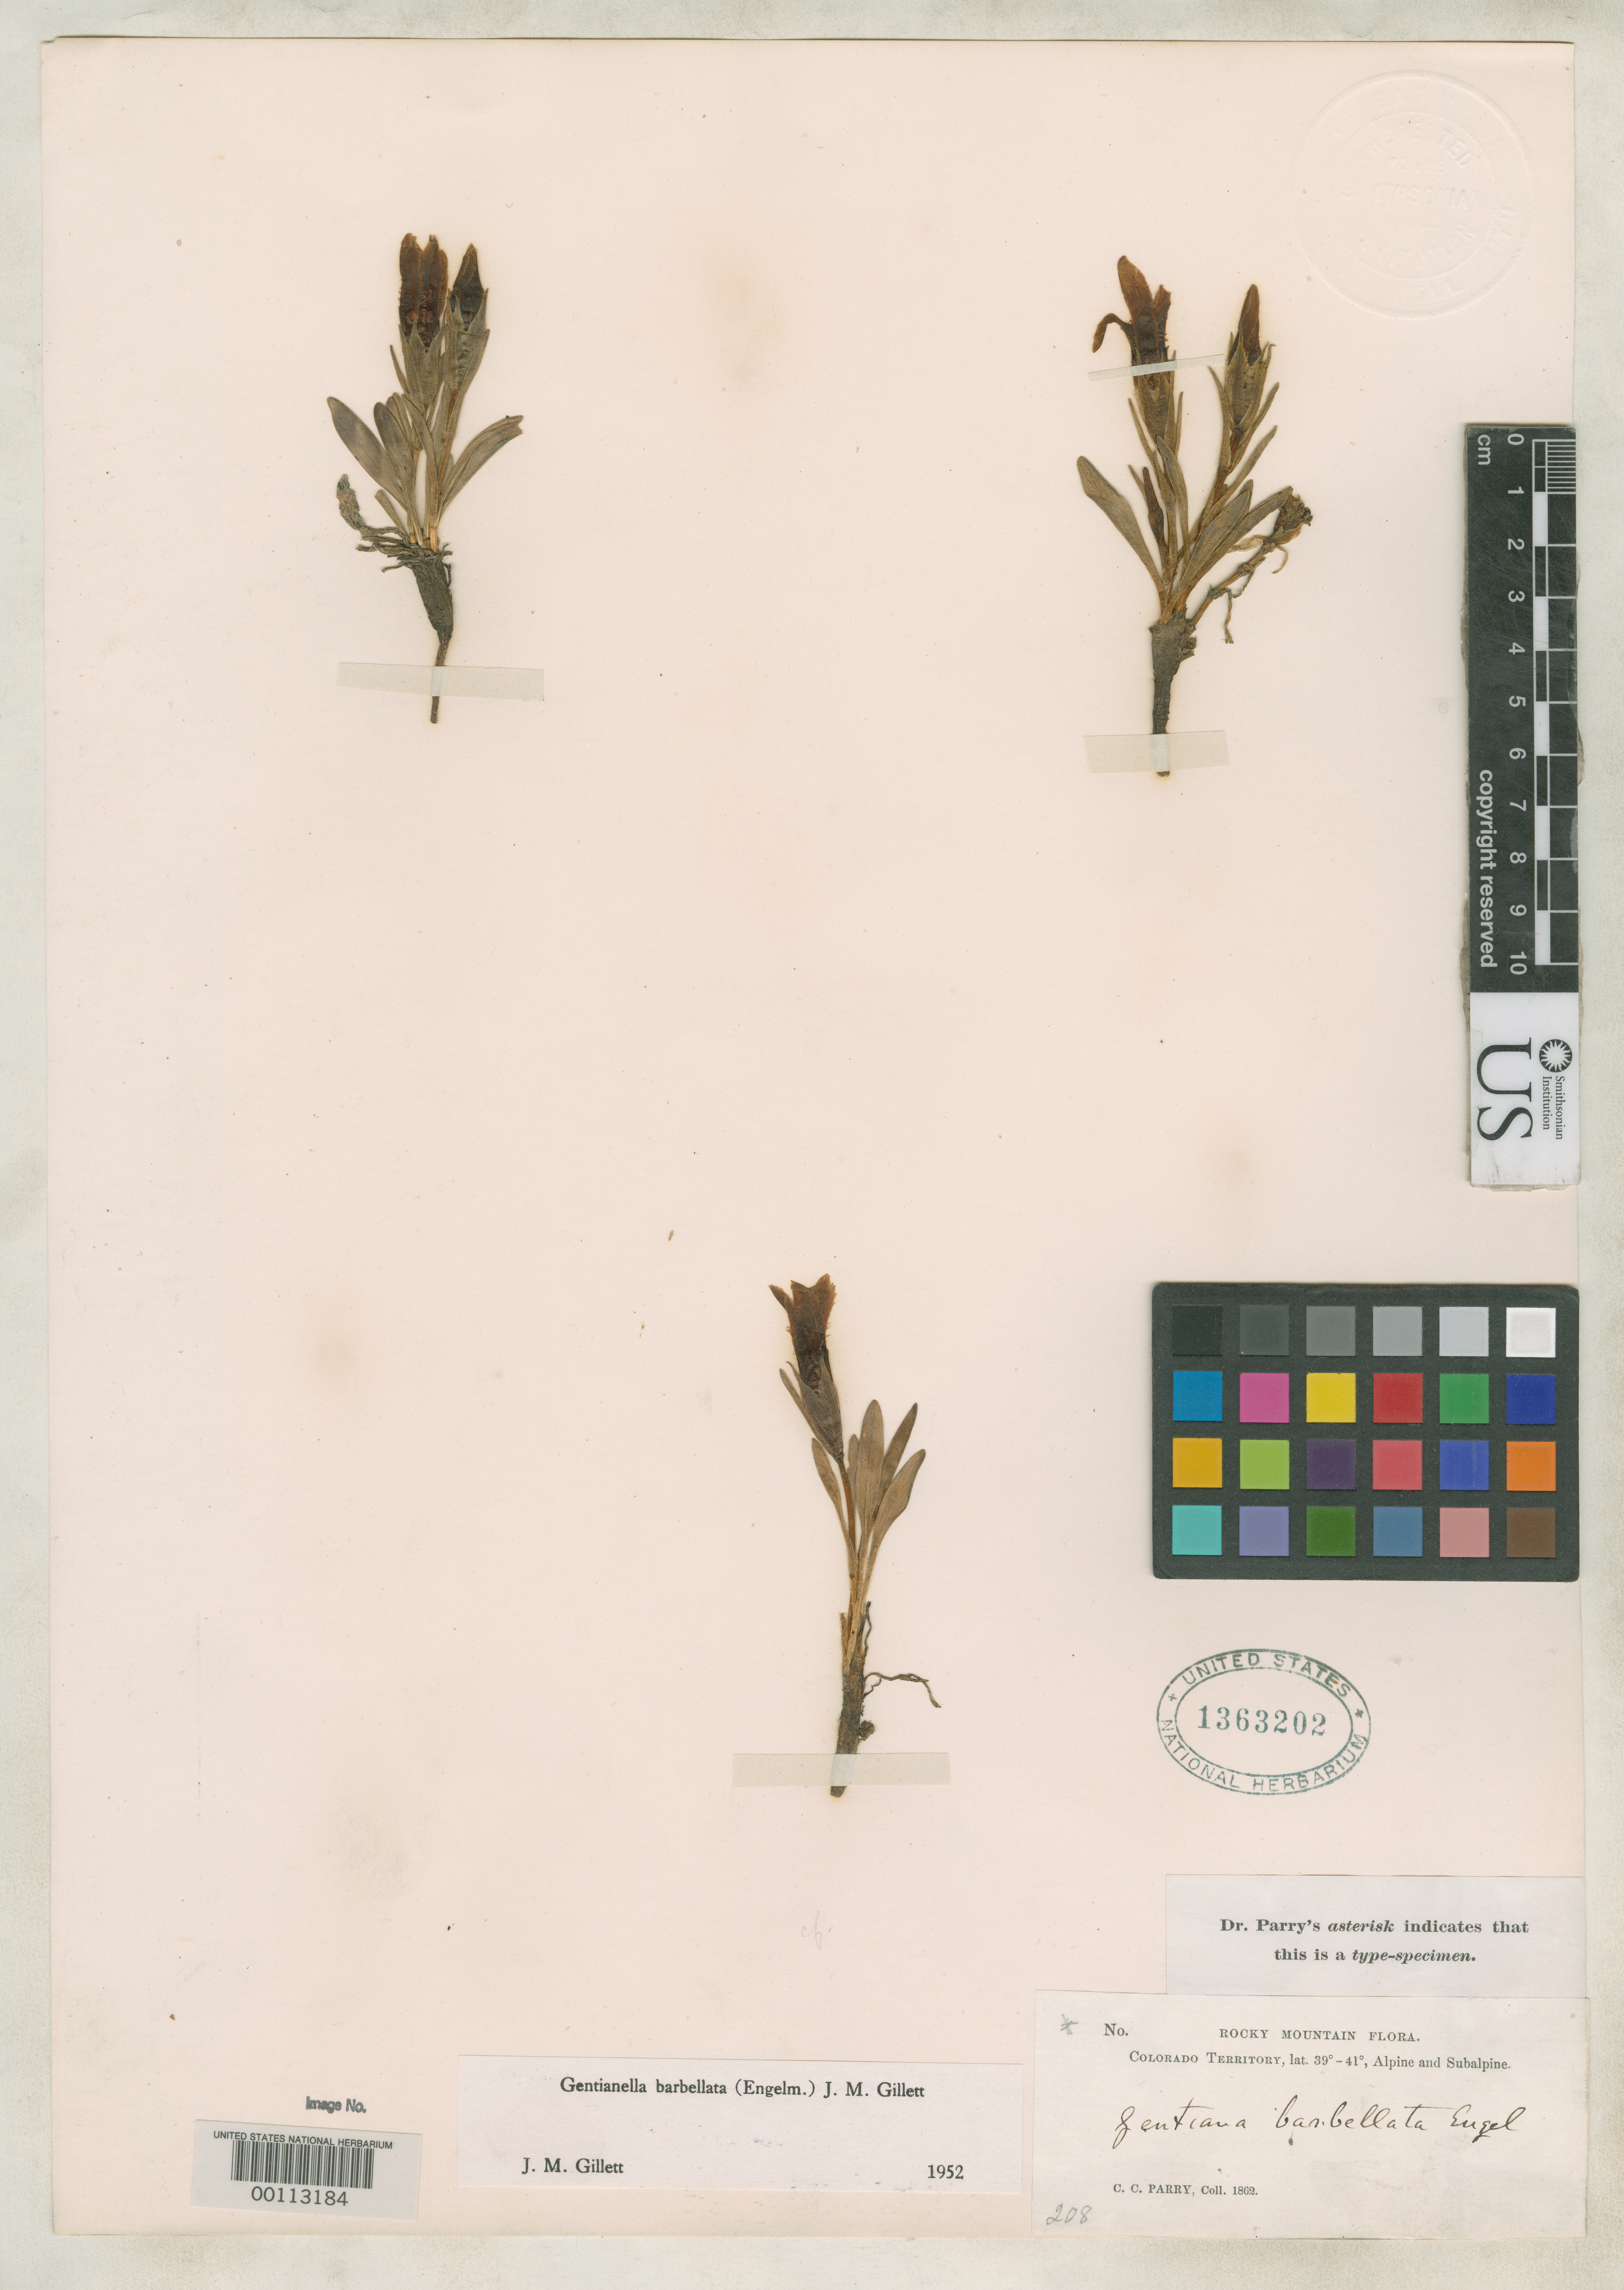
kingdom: Plantae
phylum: Tracheophyta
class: Magnoliopsida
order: Gentianales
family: Gentianaceae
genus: Gentiana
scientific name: Gentiana barbellata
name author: Engelm.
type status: Isotype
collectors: C. C. Parry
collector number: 208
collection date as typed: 1862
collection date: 1862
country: United States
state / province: Colorado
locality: Snowy Range, Mt. Flora.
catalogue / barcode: US 1363202